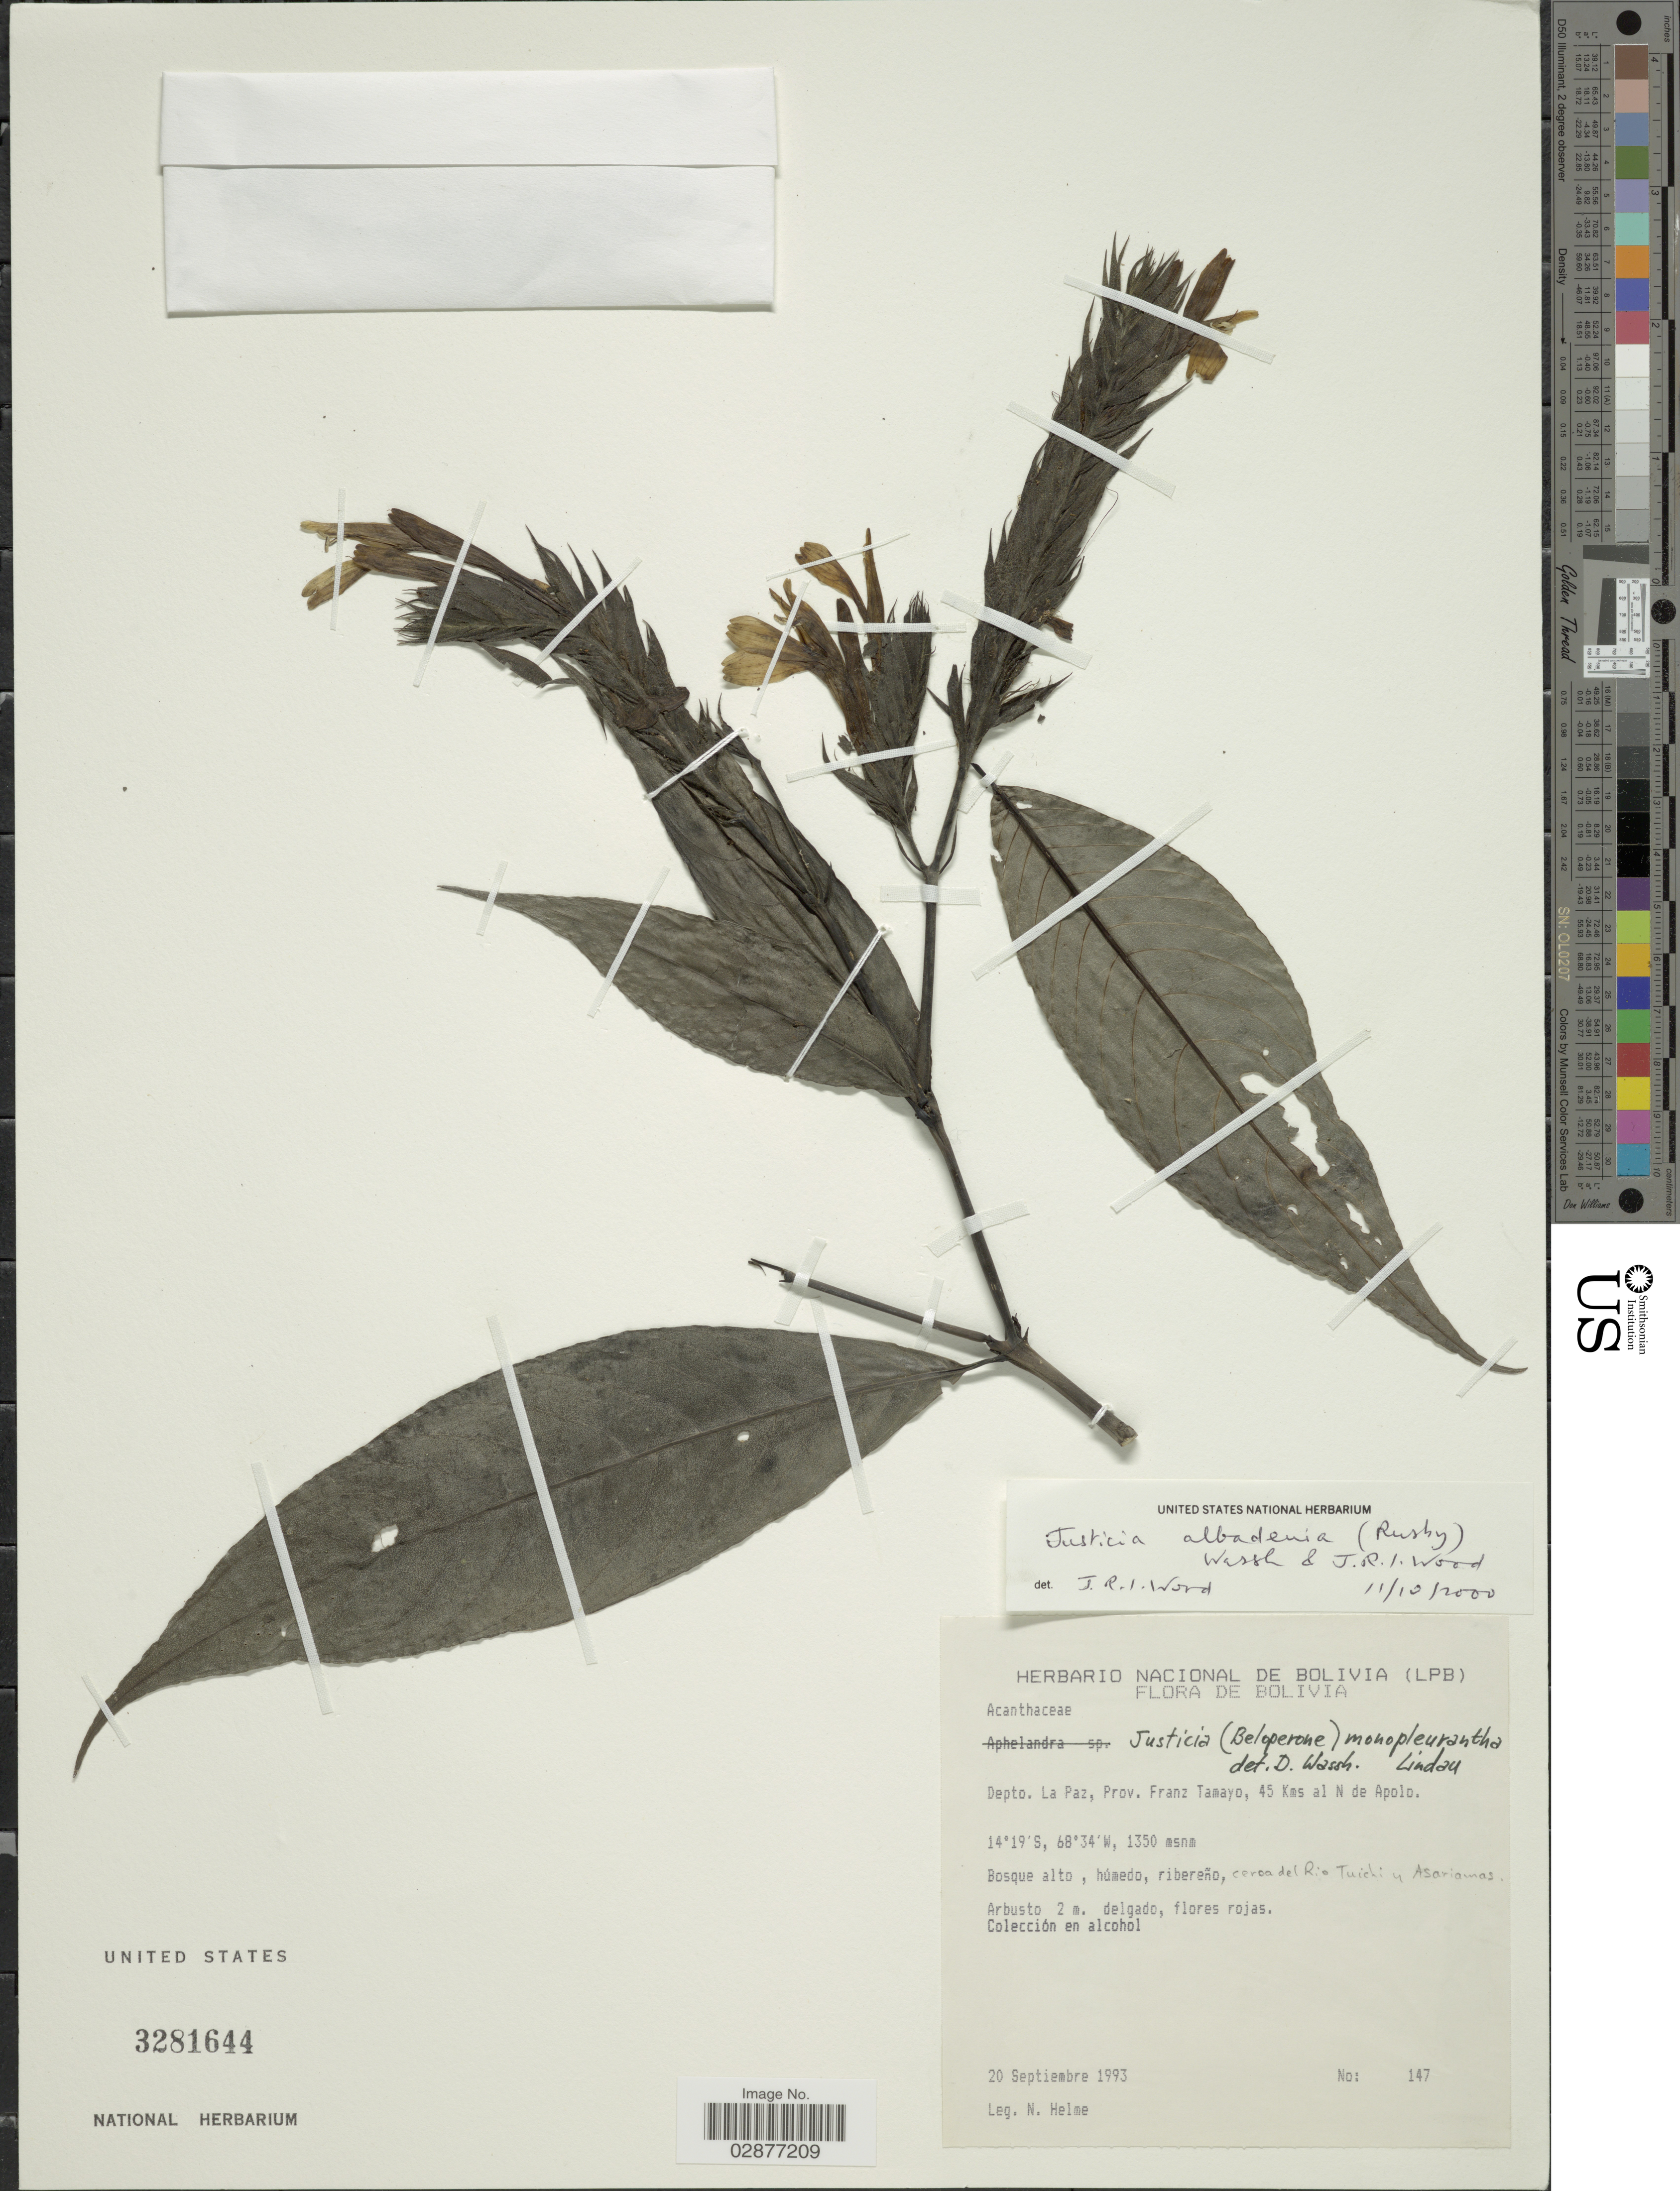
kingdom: Plantae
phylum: Tracheophyta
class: Magnoliopsida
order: Lamiales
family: Acanthaceae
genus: Justicia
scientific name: Justicia albadenia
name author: (Rusby) Wassh. & J.R.I. Wood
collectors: N. Helme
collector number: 147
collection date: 1993-09-20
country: Bolivia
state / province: La Paz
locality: Depto. La Paz, Prov. Franz Tamayo, 45 Kms al N de Apolo.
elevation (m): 1350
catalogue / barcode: US 3281644